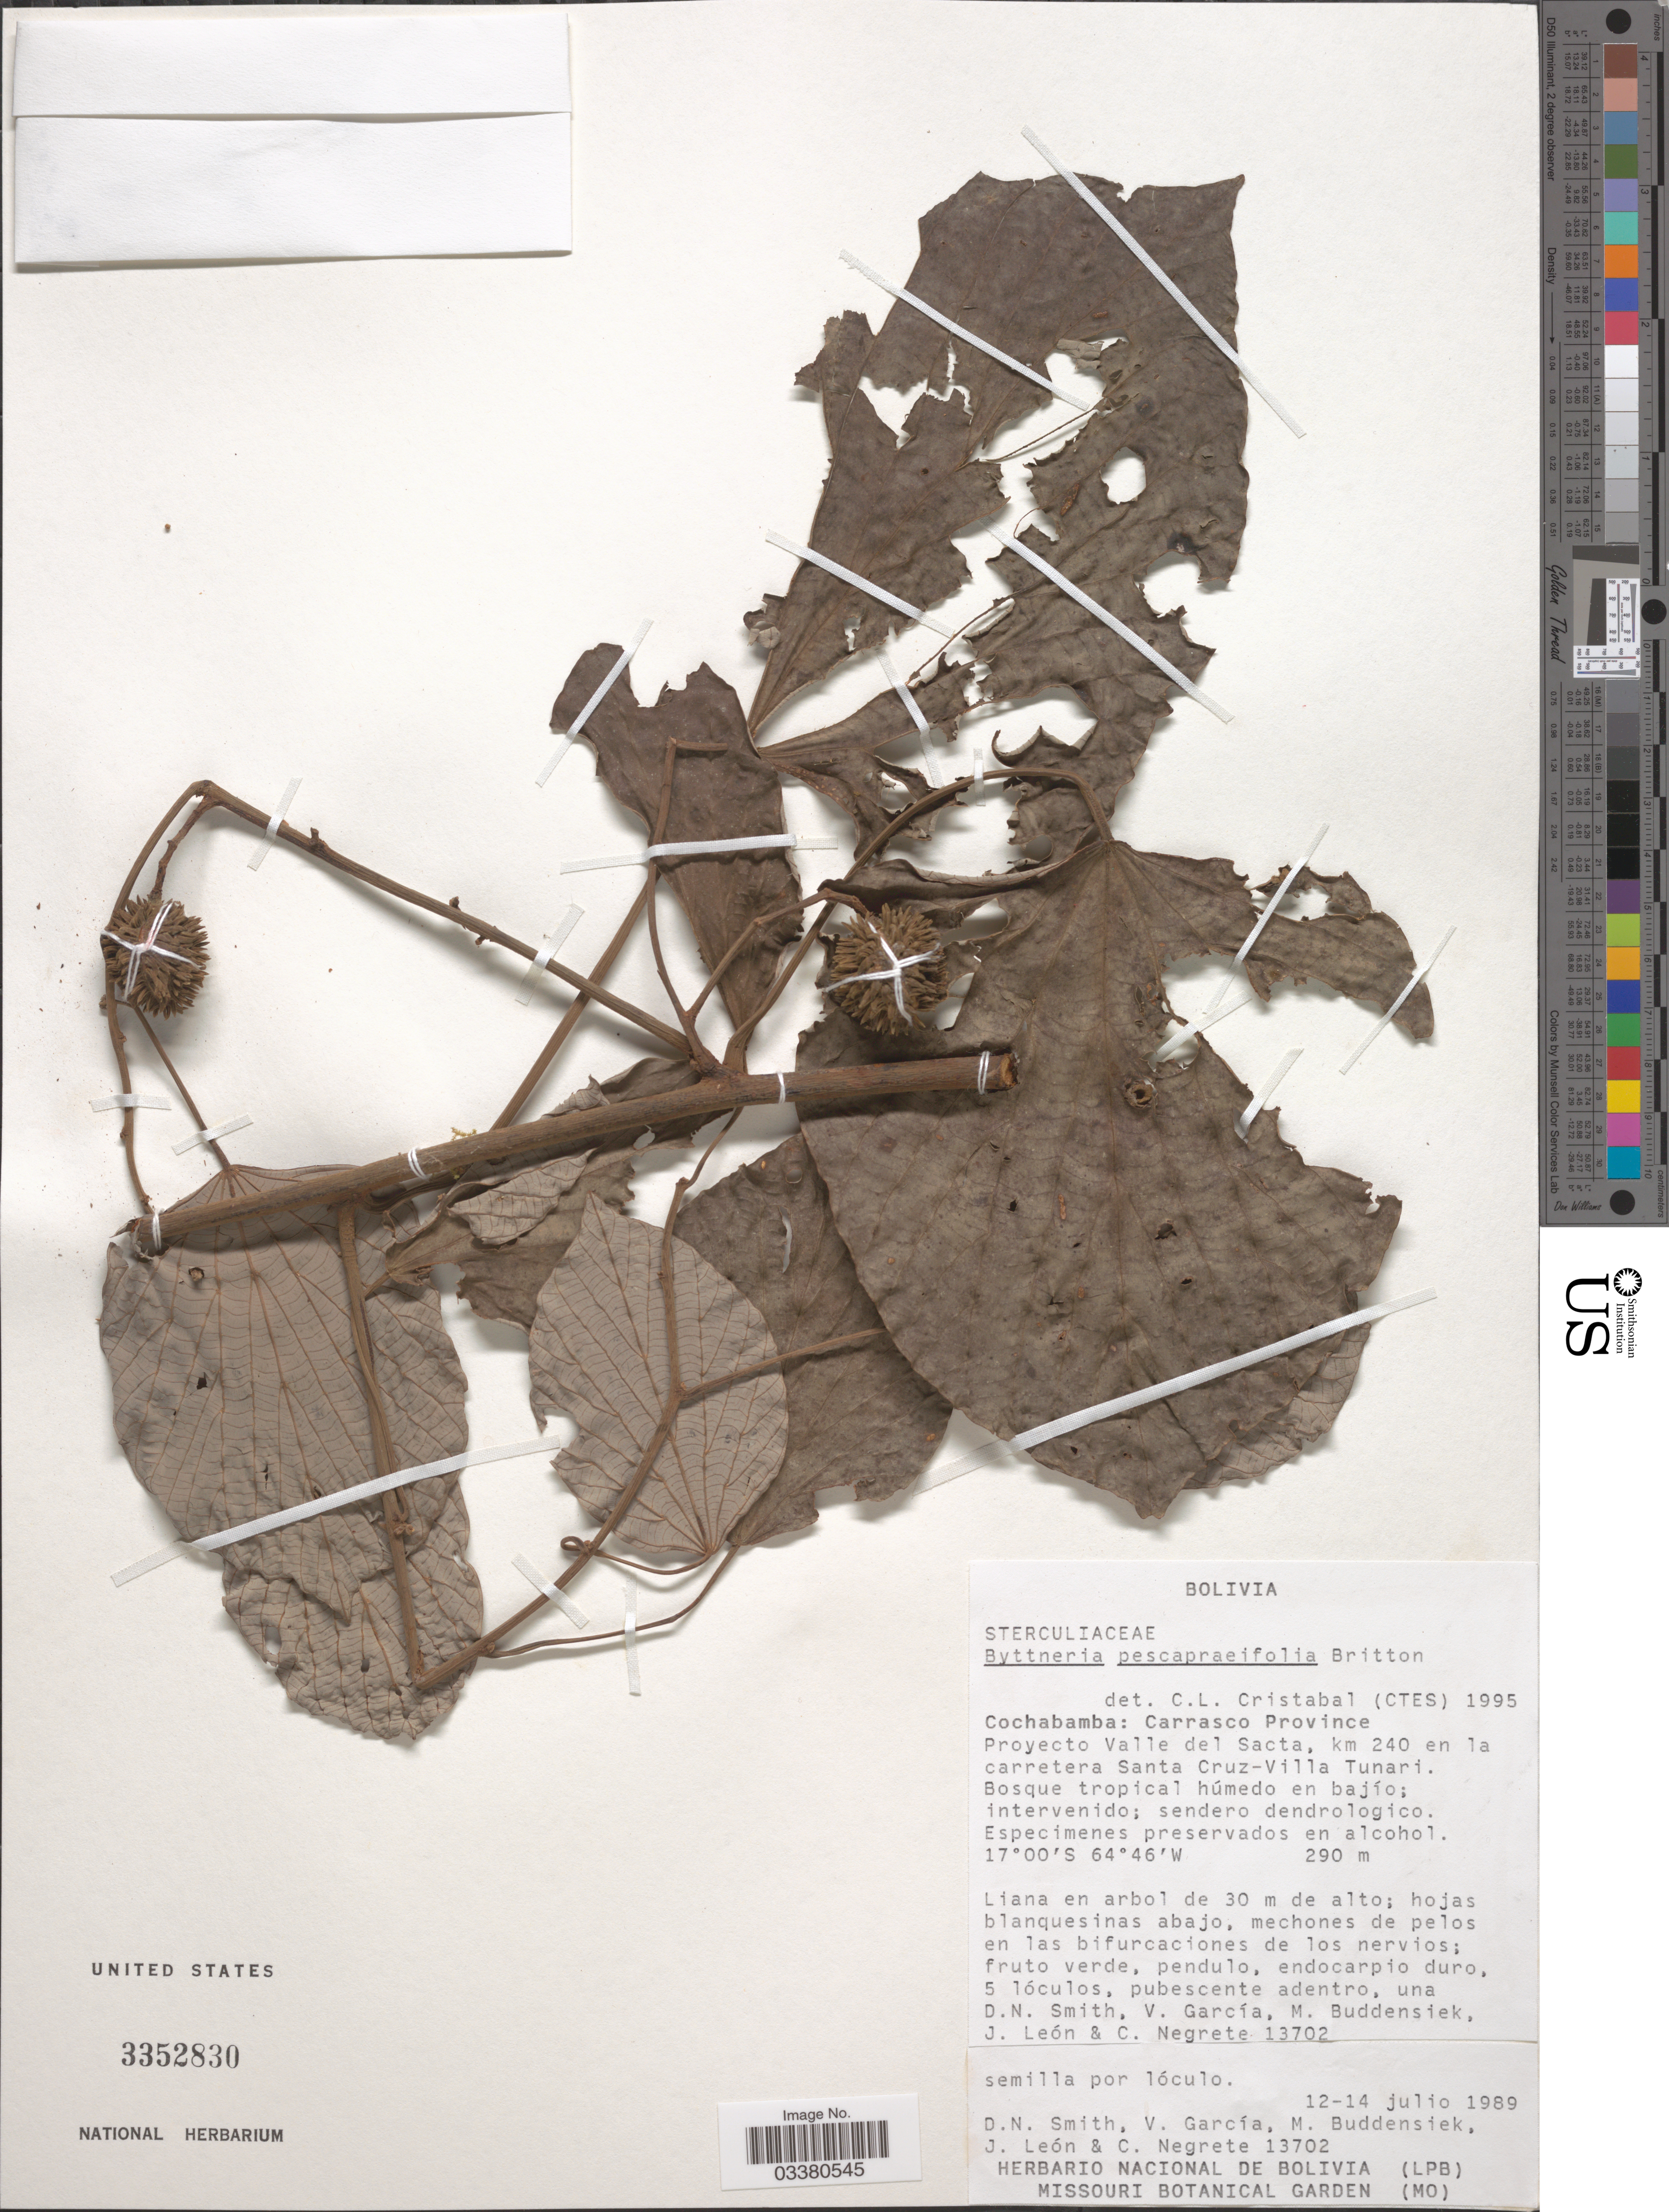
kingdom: Plantae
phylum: Tracheophyta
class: Magnoliopsida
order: Malvales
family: Malvaceae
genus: Byttneria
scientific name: Byttneria pescapriifolia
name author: Britton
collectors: D. Smith, V. Garcia, M. Buddensiek & J. León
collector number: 13702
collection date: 1989-07-12/1989-07-14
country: Bolivia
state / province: Cochabamba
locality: Carrasco Province. Proyecto Valle del Sacta, km 240 en la carretera Santa Cruz-Villa Tunari. Bosque tropical húmdo en bajío.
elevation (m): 290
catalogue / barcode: US 3352830